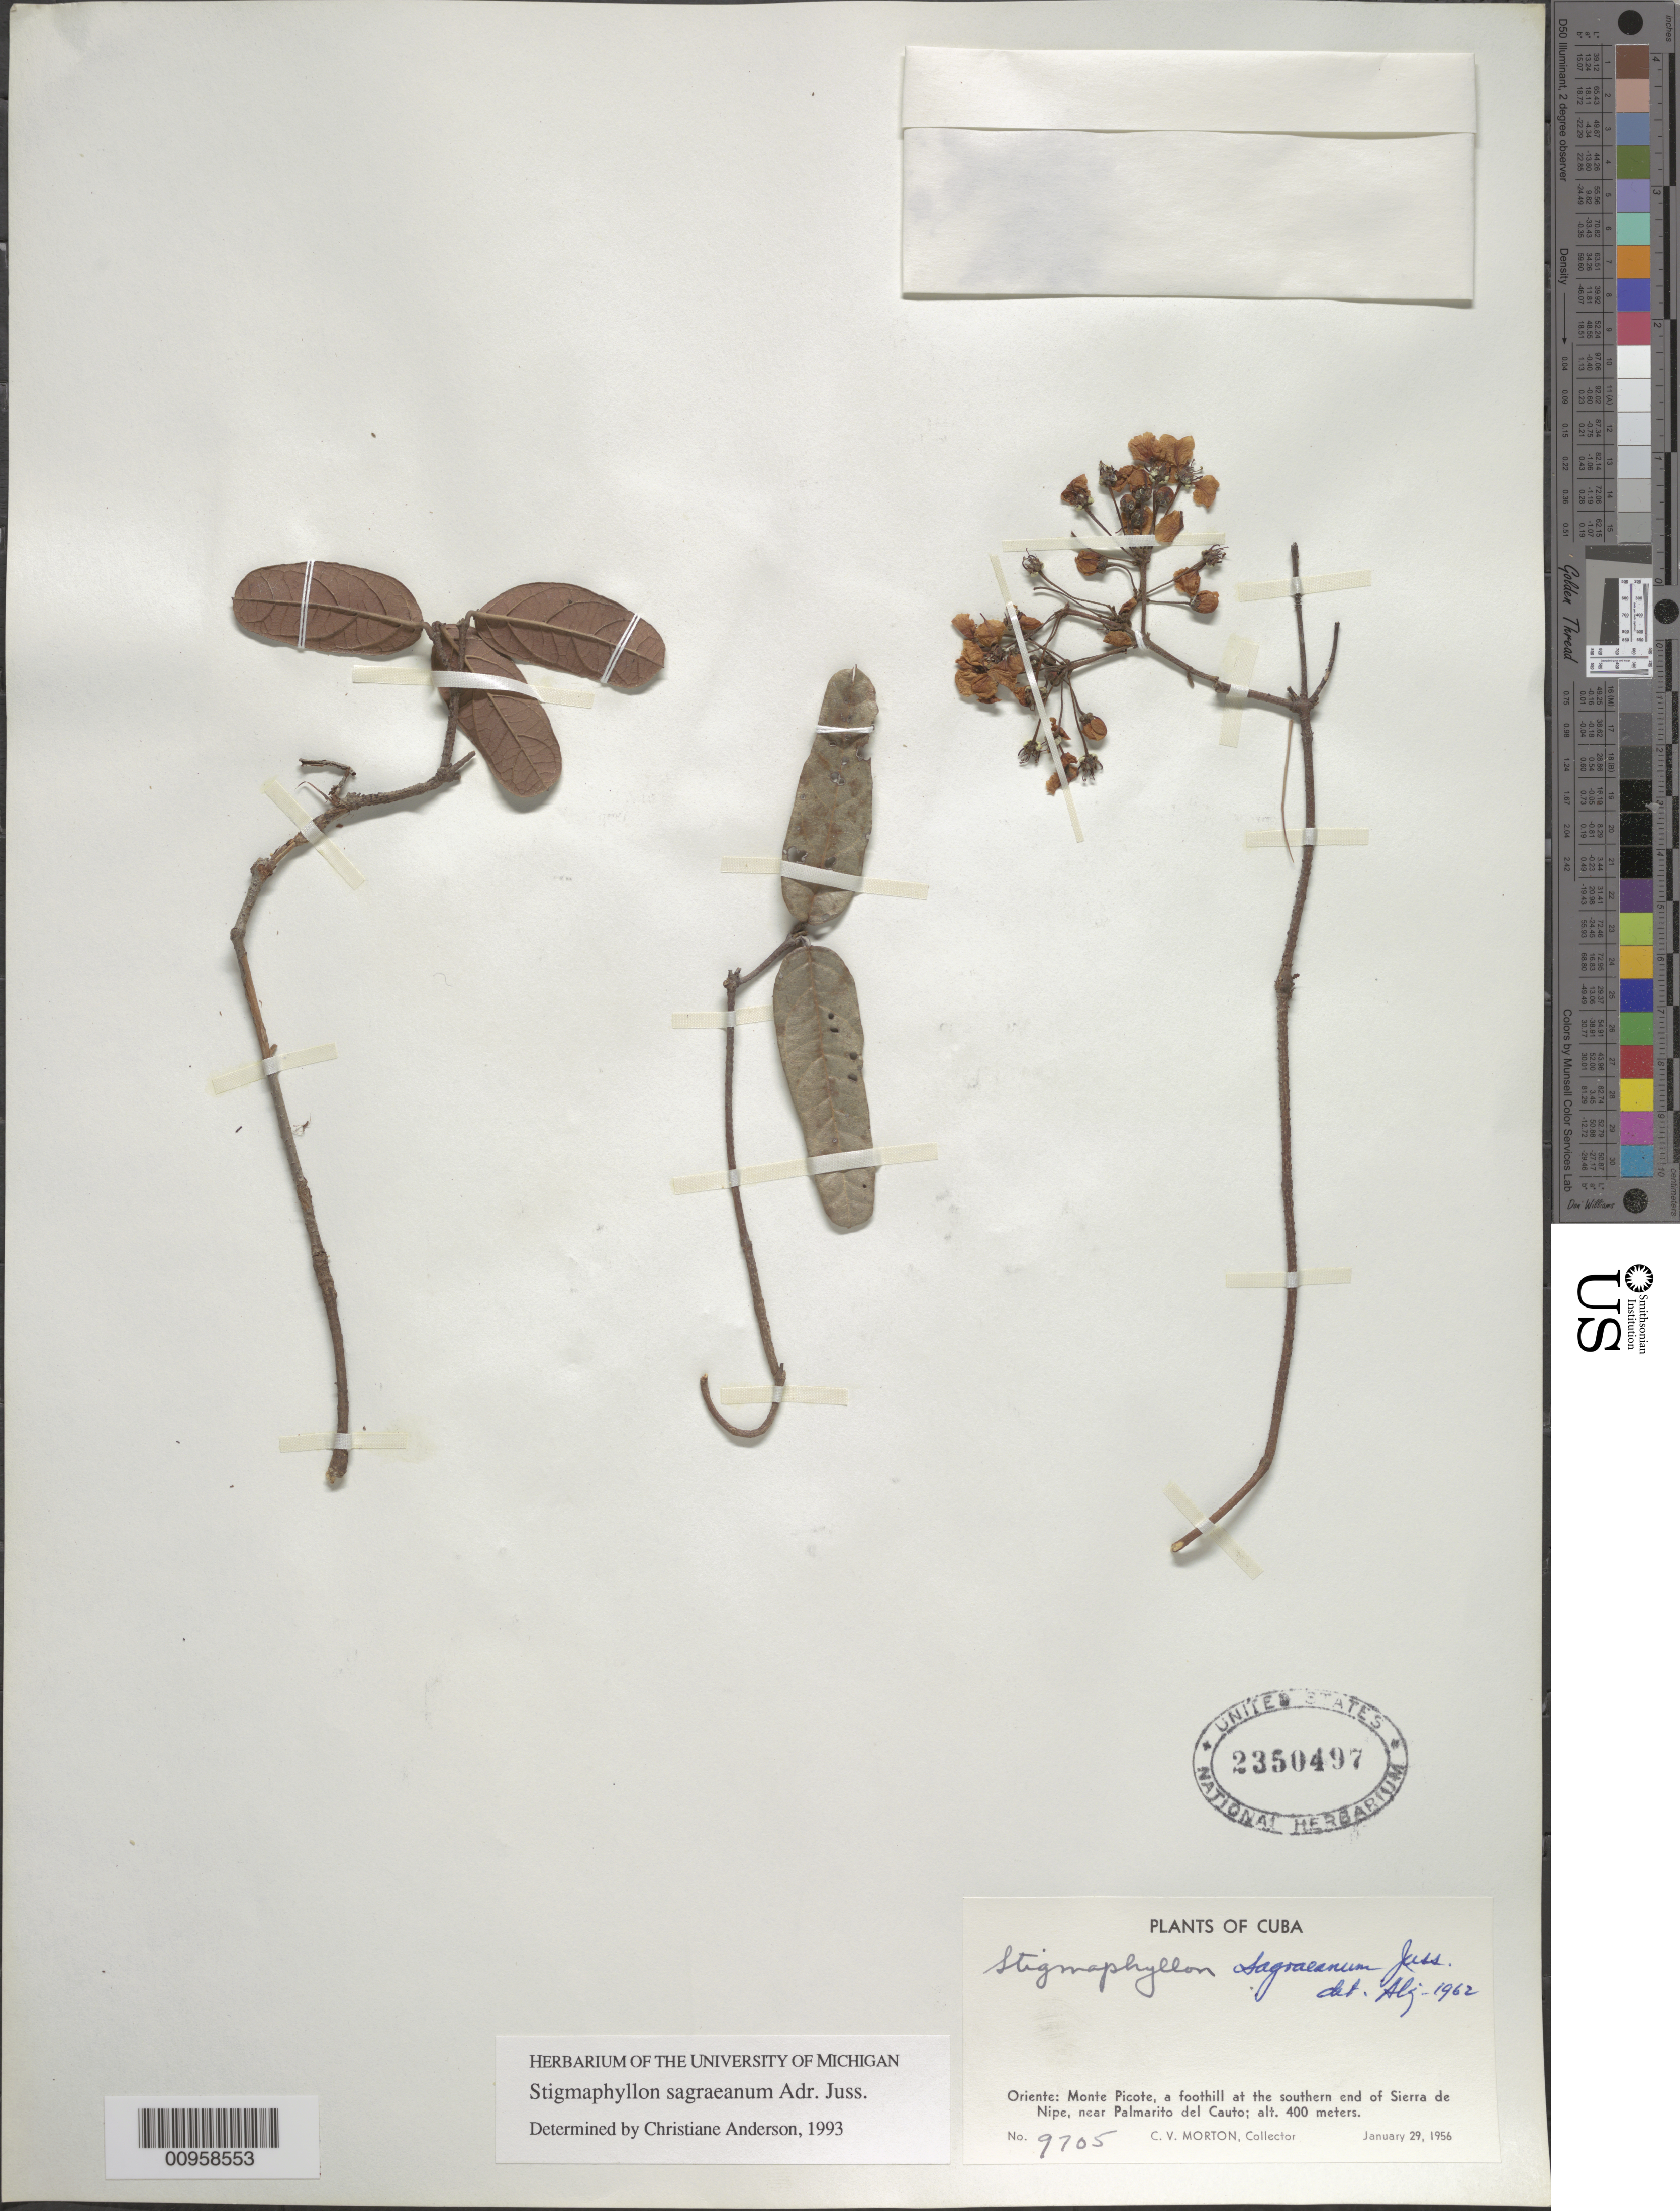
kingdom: Plantae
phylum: Tracheophyta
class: Magnoliopsida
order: Malpighiales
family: Malpighiaceae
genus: Stigmaphyllon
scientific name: Stigmaphyllon sagraeanum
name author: Juss.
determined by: Anderson, C.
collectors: C. V. Morton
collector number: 9705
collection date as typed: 29 Jan 1956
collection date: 1956-01-29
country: Cuba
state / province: Holguín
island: Cuba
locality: Monte Picote, a foothill at the southern end of Sierra de Nipe, near Palmarito del Cauto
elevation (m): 400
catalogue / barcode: US 2350497